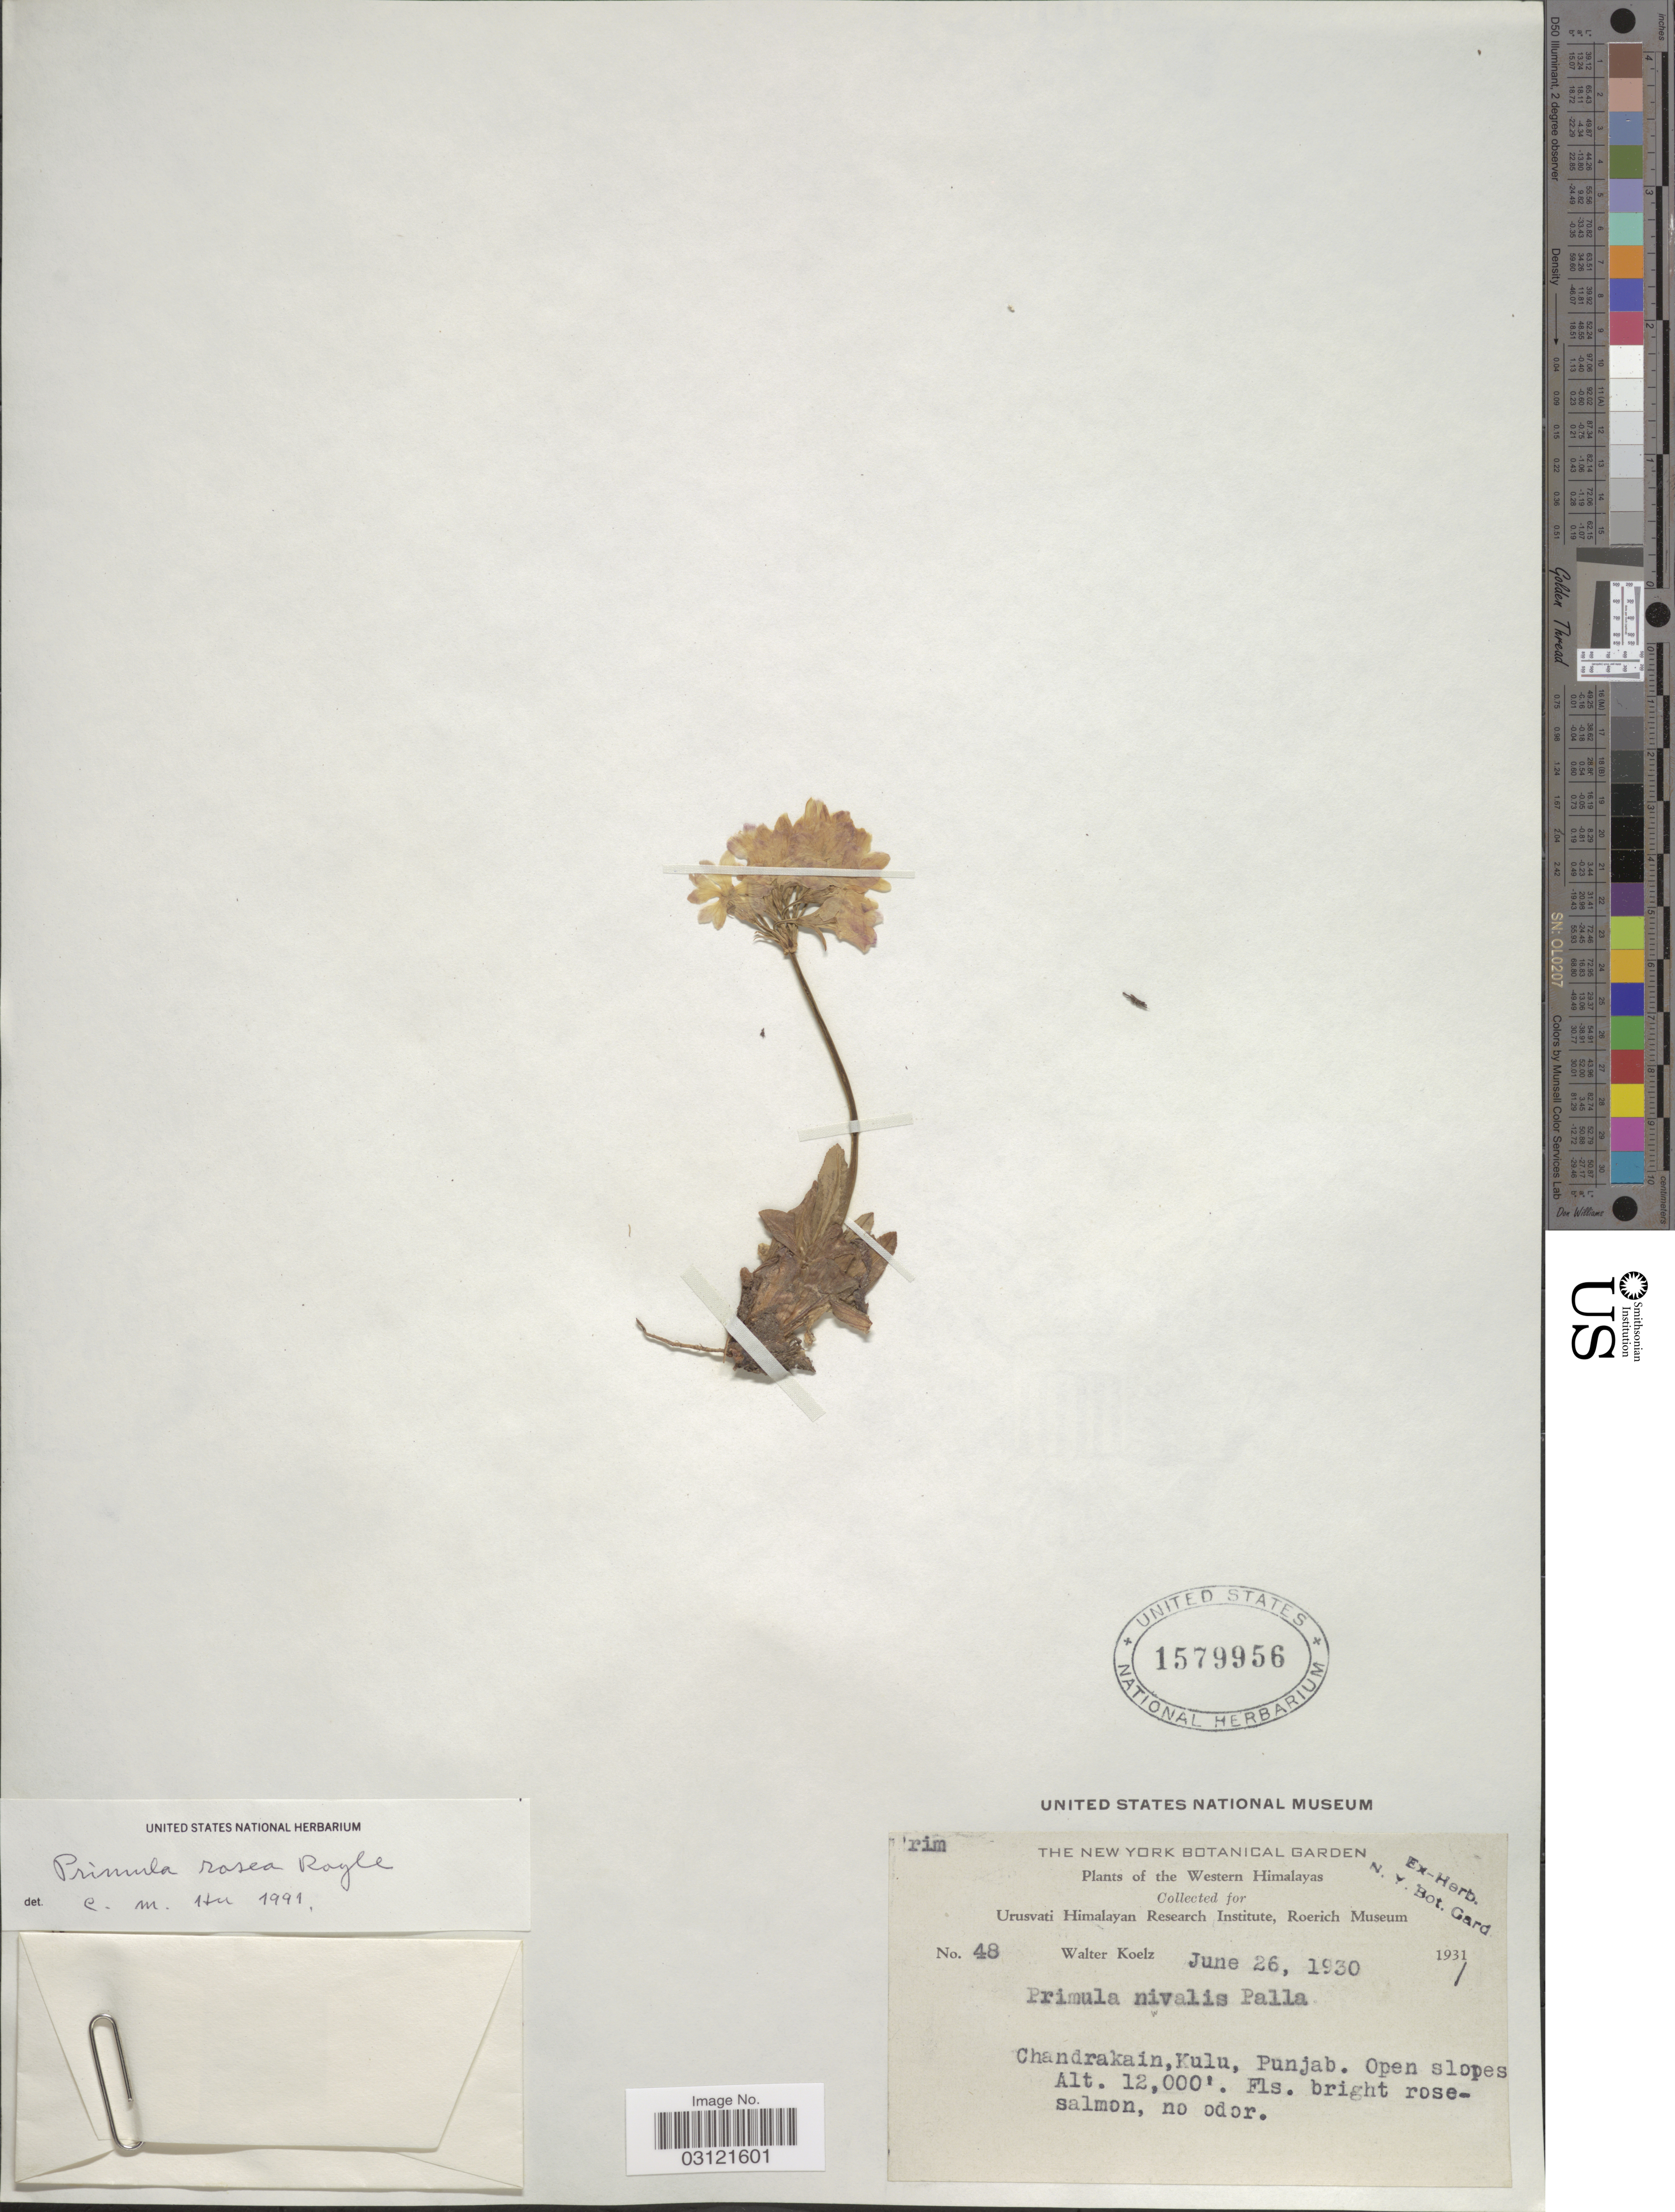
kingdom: Plantae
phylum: Tracheophyta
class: Magnoliopsida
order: Ericales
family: Primulaceae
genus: Primula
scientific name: Primula nivalis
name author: Pall.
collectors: W. N. Koelz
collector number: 48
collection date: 1930-06-26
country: India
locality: Western Himalayas, Chandrakain, Kulu, Punjab.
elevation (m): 3658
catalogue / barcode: US 1579956